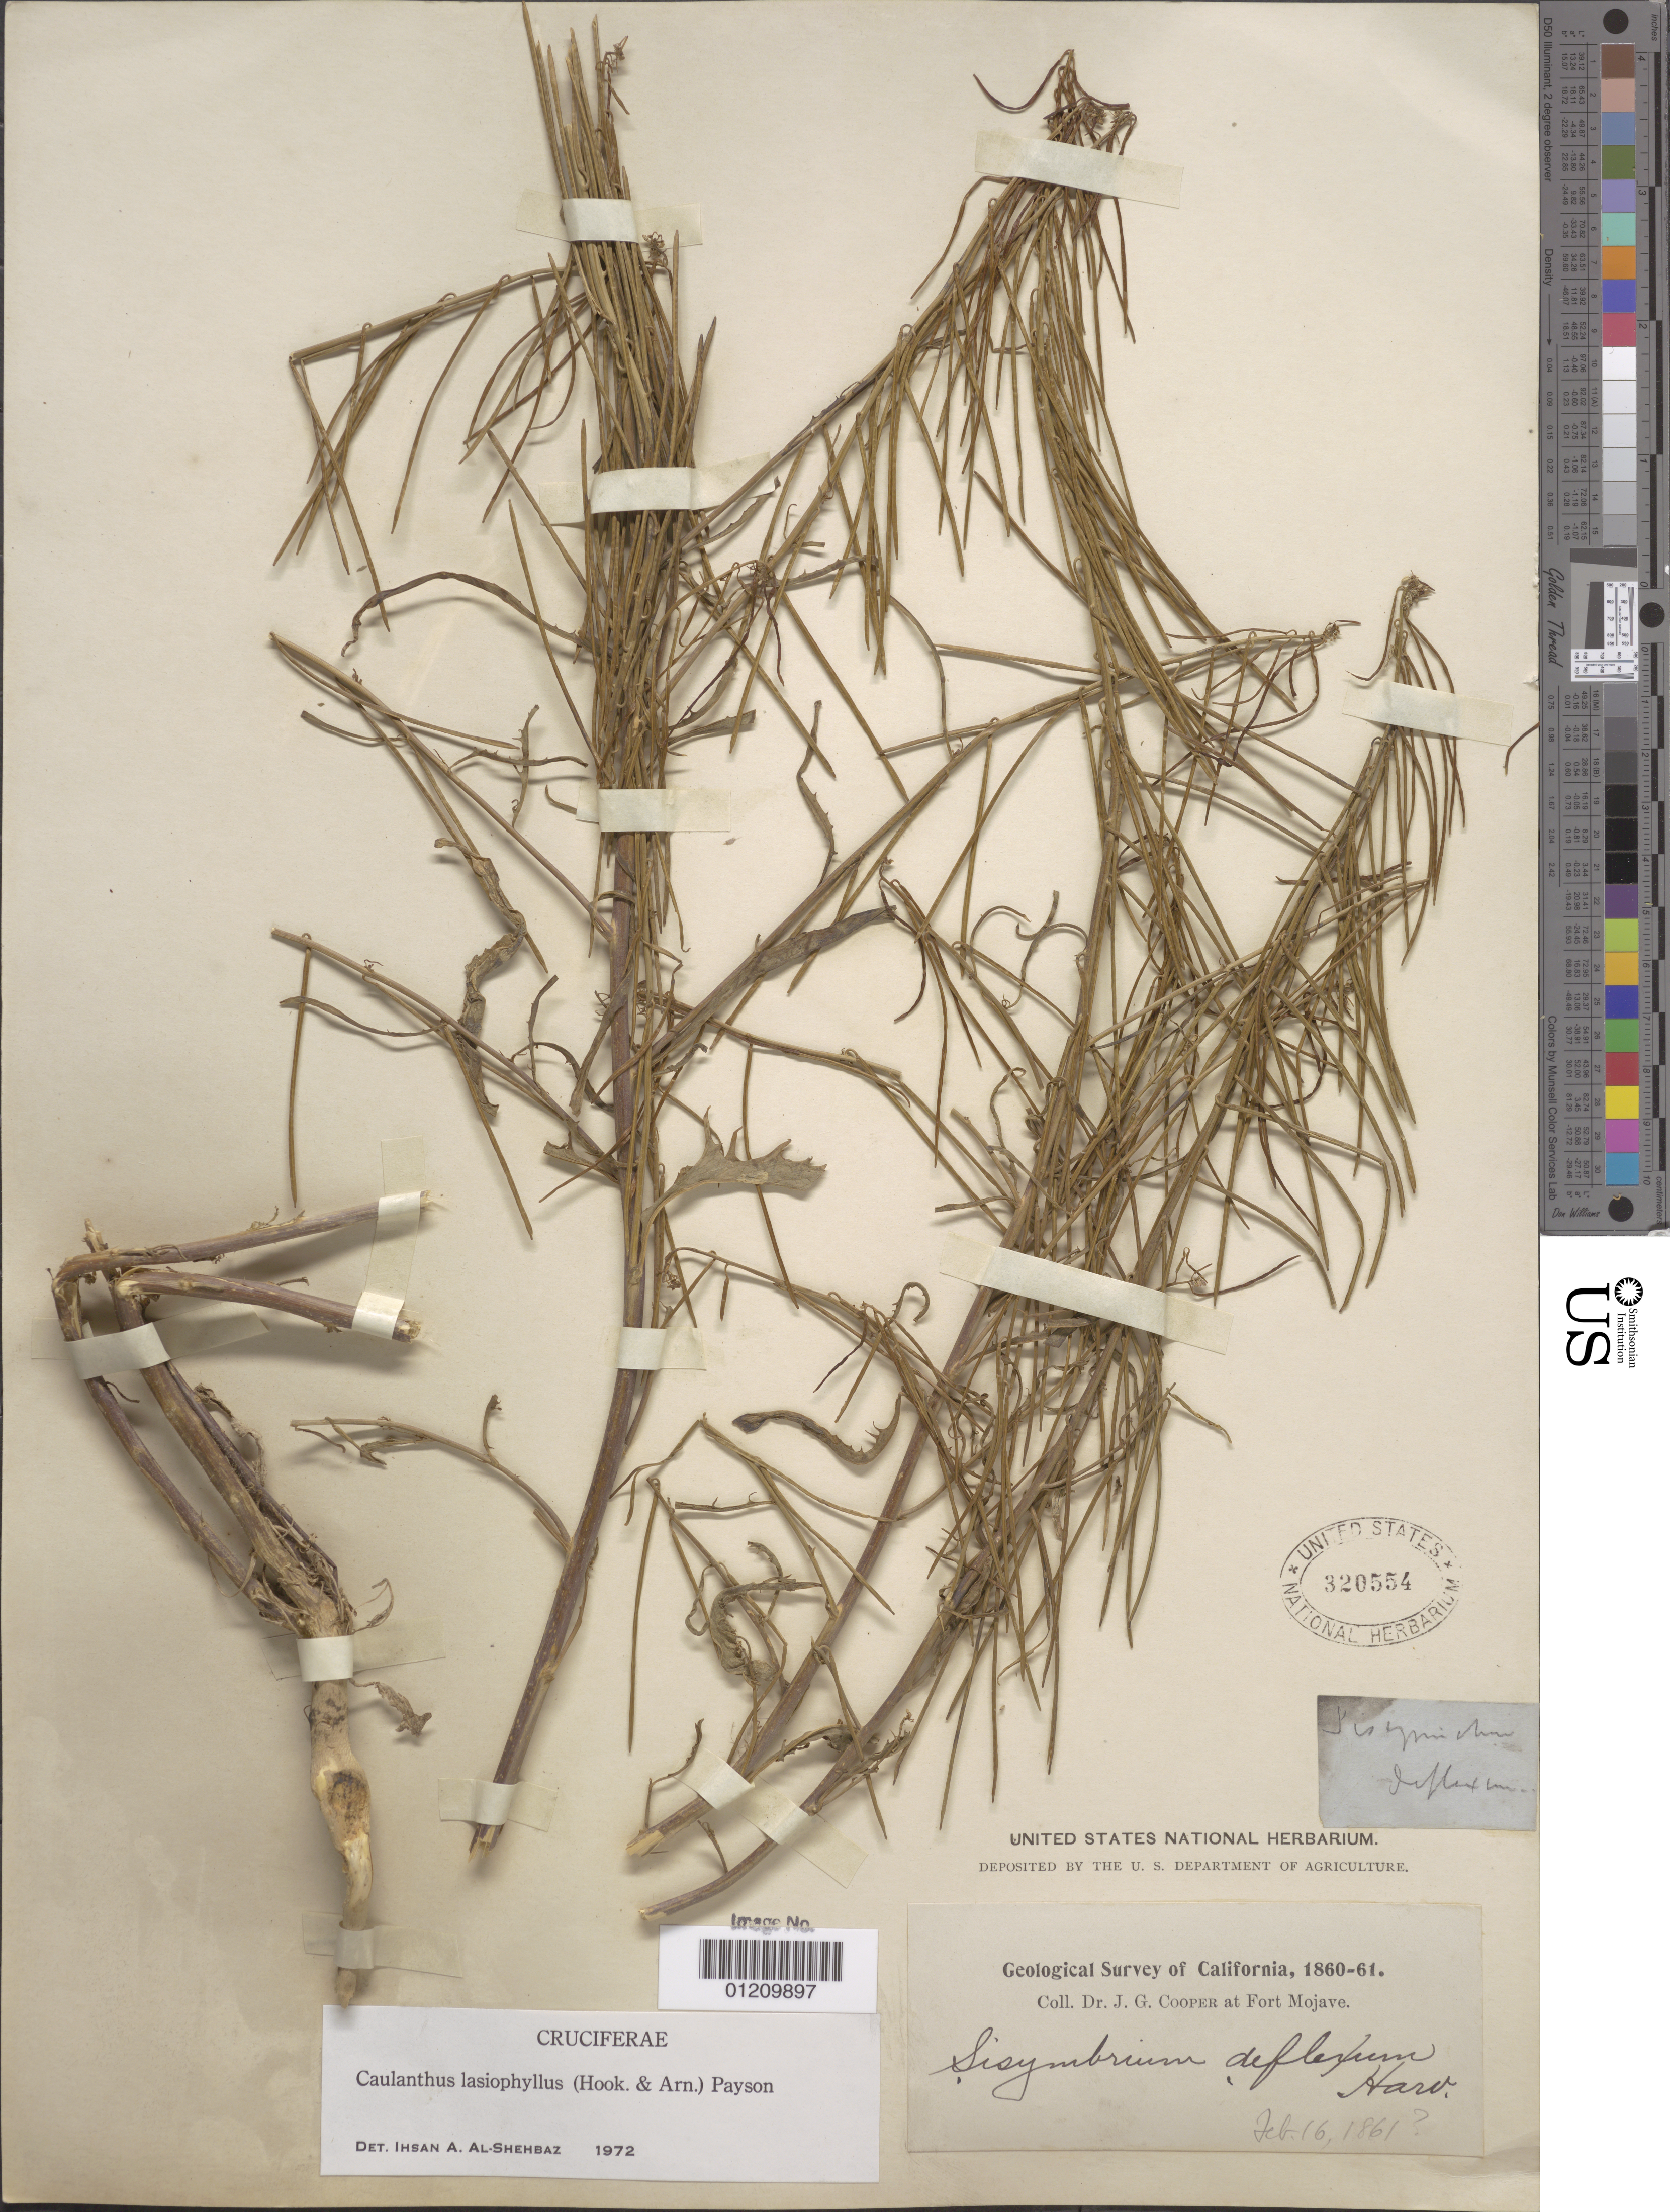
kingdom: Plantae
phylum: Tracheophyta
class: Magnoliopsida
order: Brassicales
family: Brassicaceae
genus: Caulanthus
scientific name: Caulanthus lasiophyllus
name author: (Hook. & Arn.) Payson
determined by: Al-Shehbaz, I. A., (MO), Missouri Botanical Garden (UNITED STATES)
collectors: J. G. Cooper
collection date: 1861-02-16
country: United States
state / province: California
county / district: San Bernardino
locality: Fort Mojave.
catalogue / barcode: US 320554